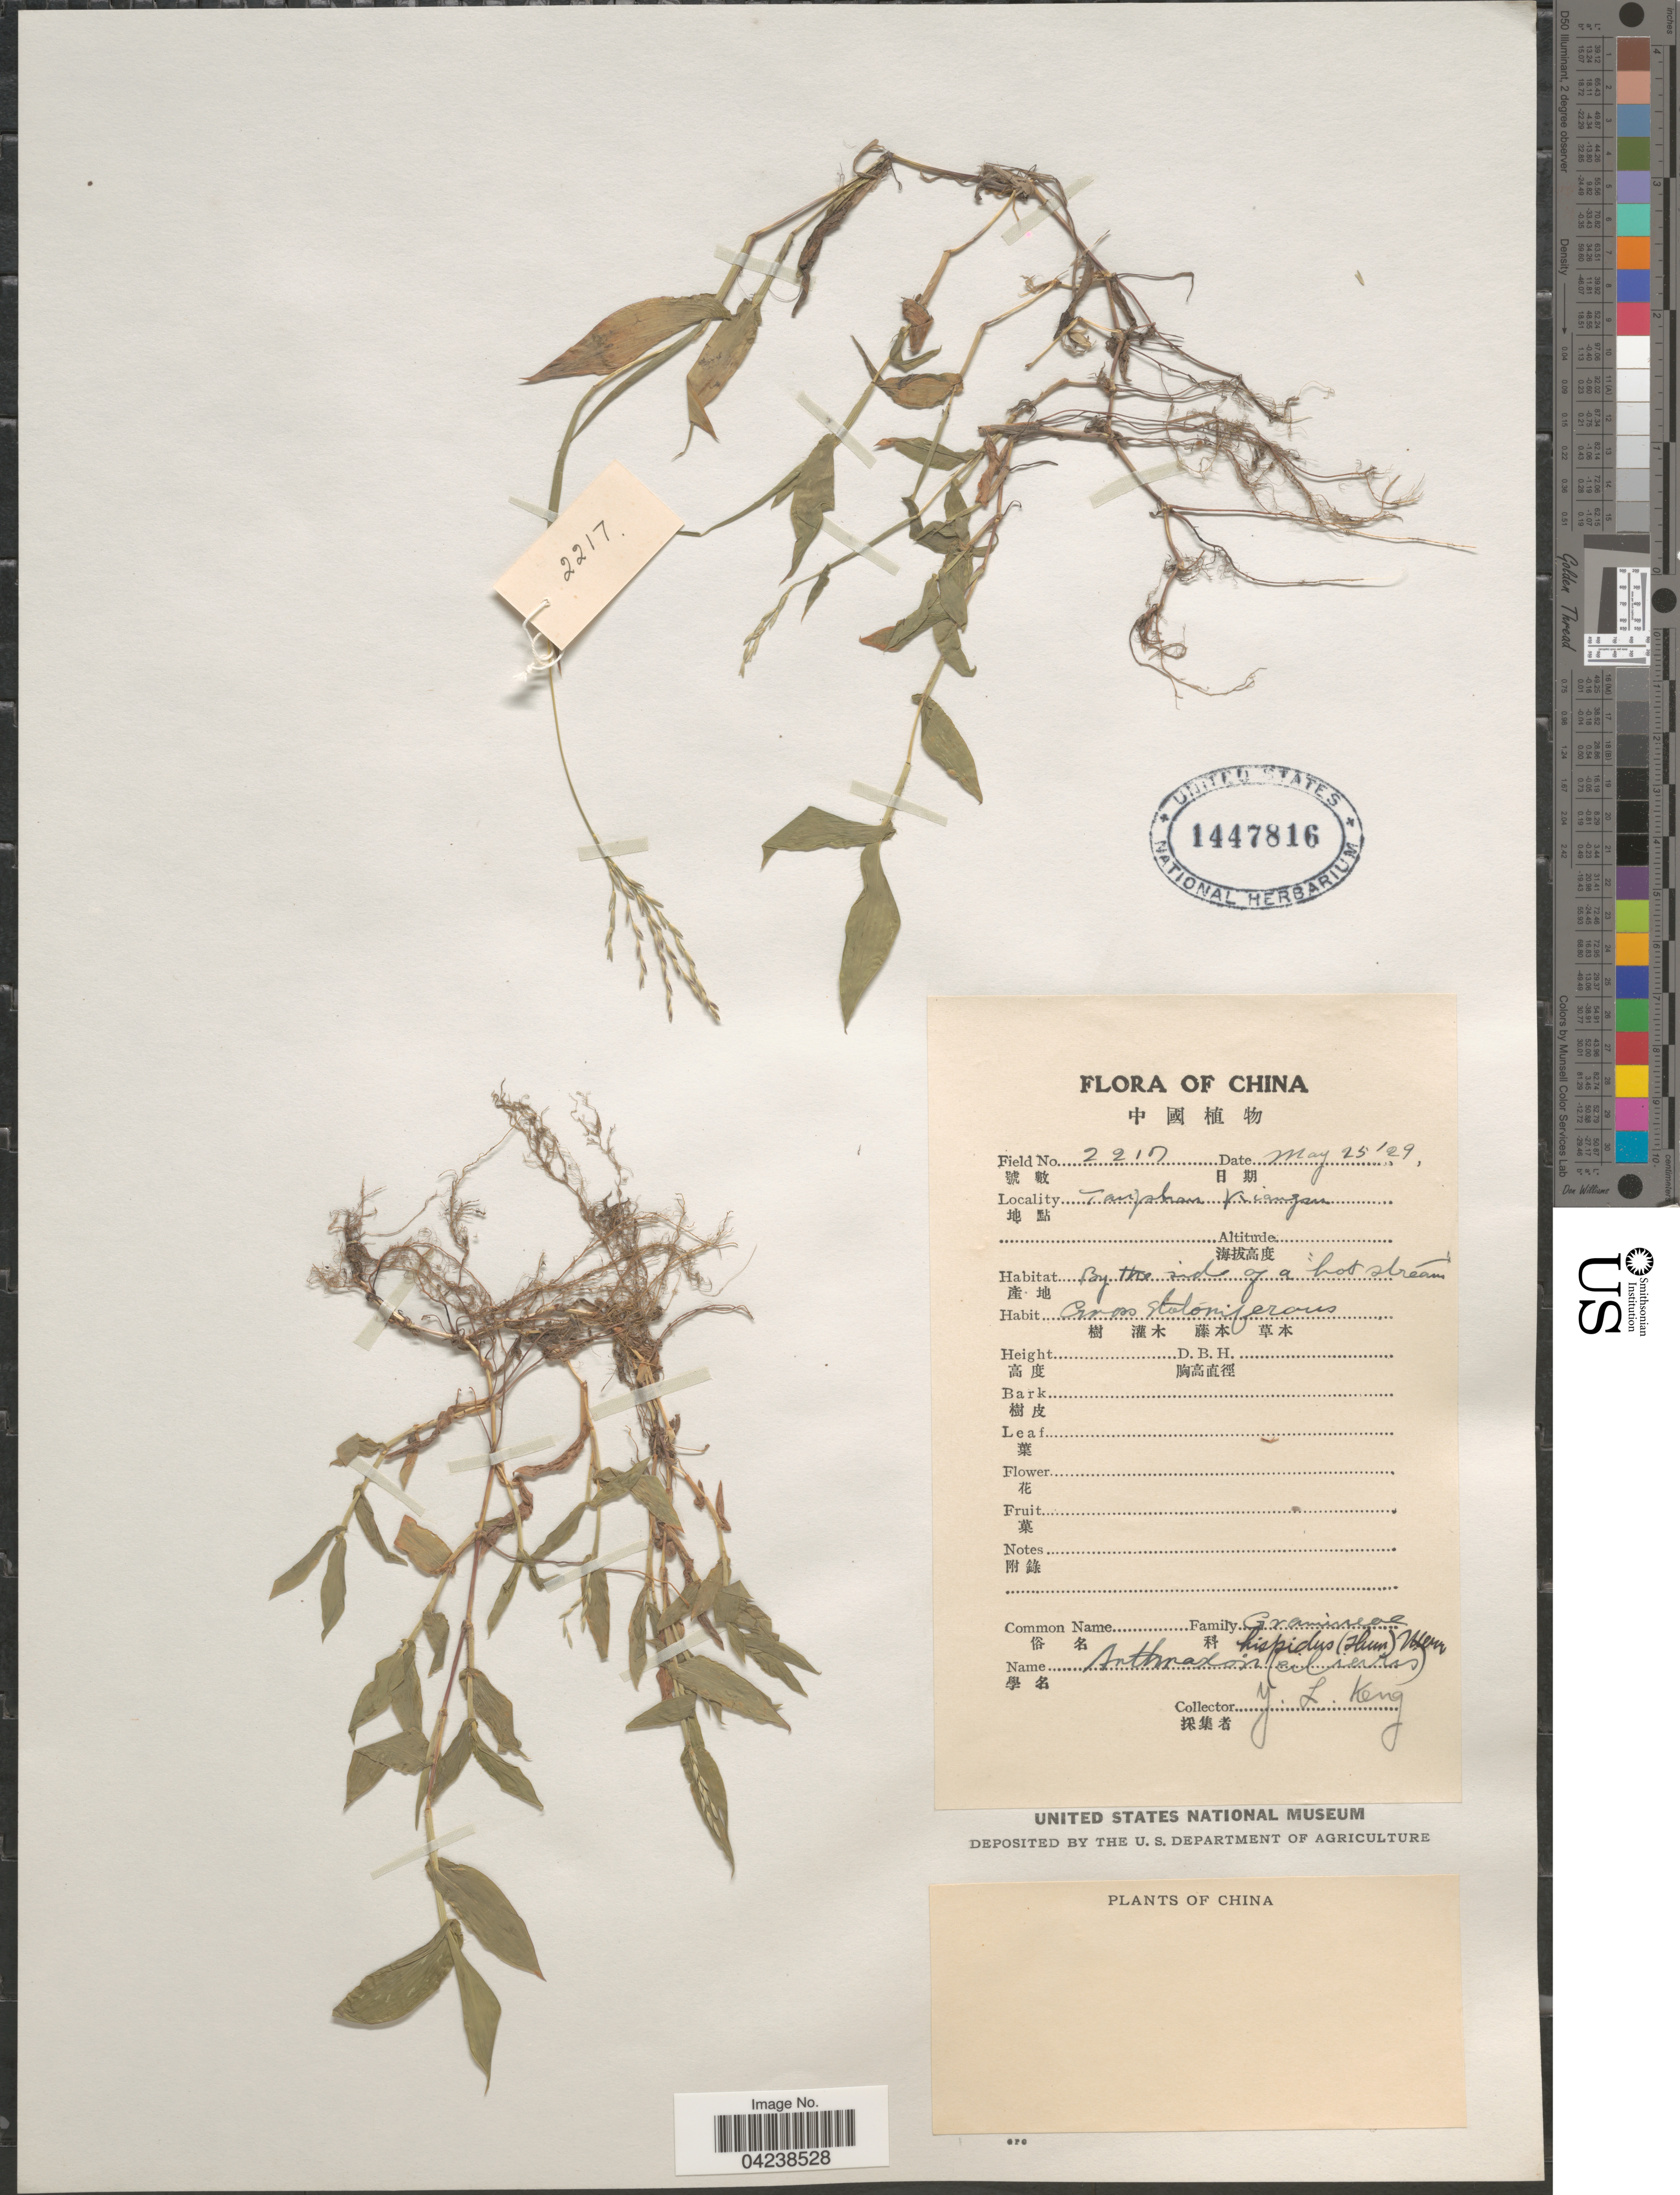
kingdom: Plantae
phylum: Tracheophyta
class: Liliopsida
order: Poales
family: Poaceae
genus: Arthraxon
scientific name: Arthraxon hispidus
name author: (Thunb.) Makino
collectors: Y. L. Keng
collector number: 2217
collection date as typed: Transcribed d/m/y: 25/5/29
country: China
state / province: Jiangsu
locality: Tangshan Kiangsu.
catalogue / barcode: US 1447816